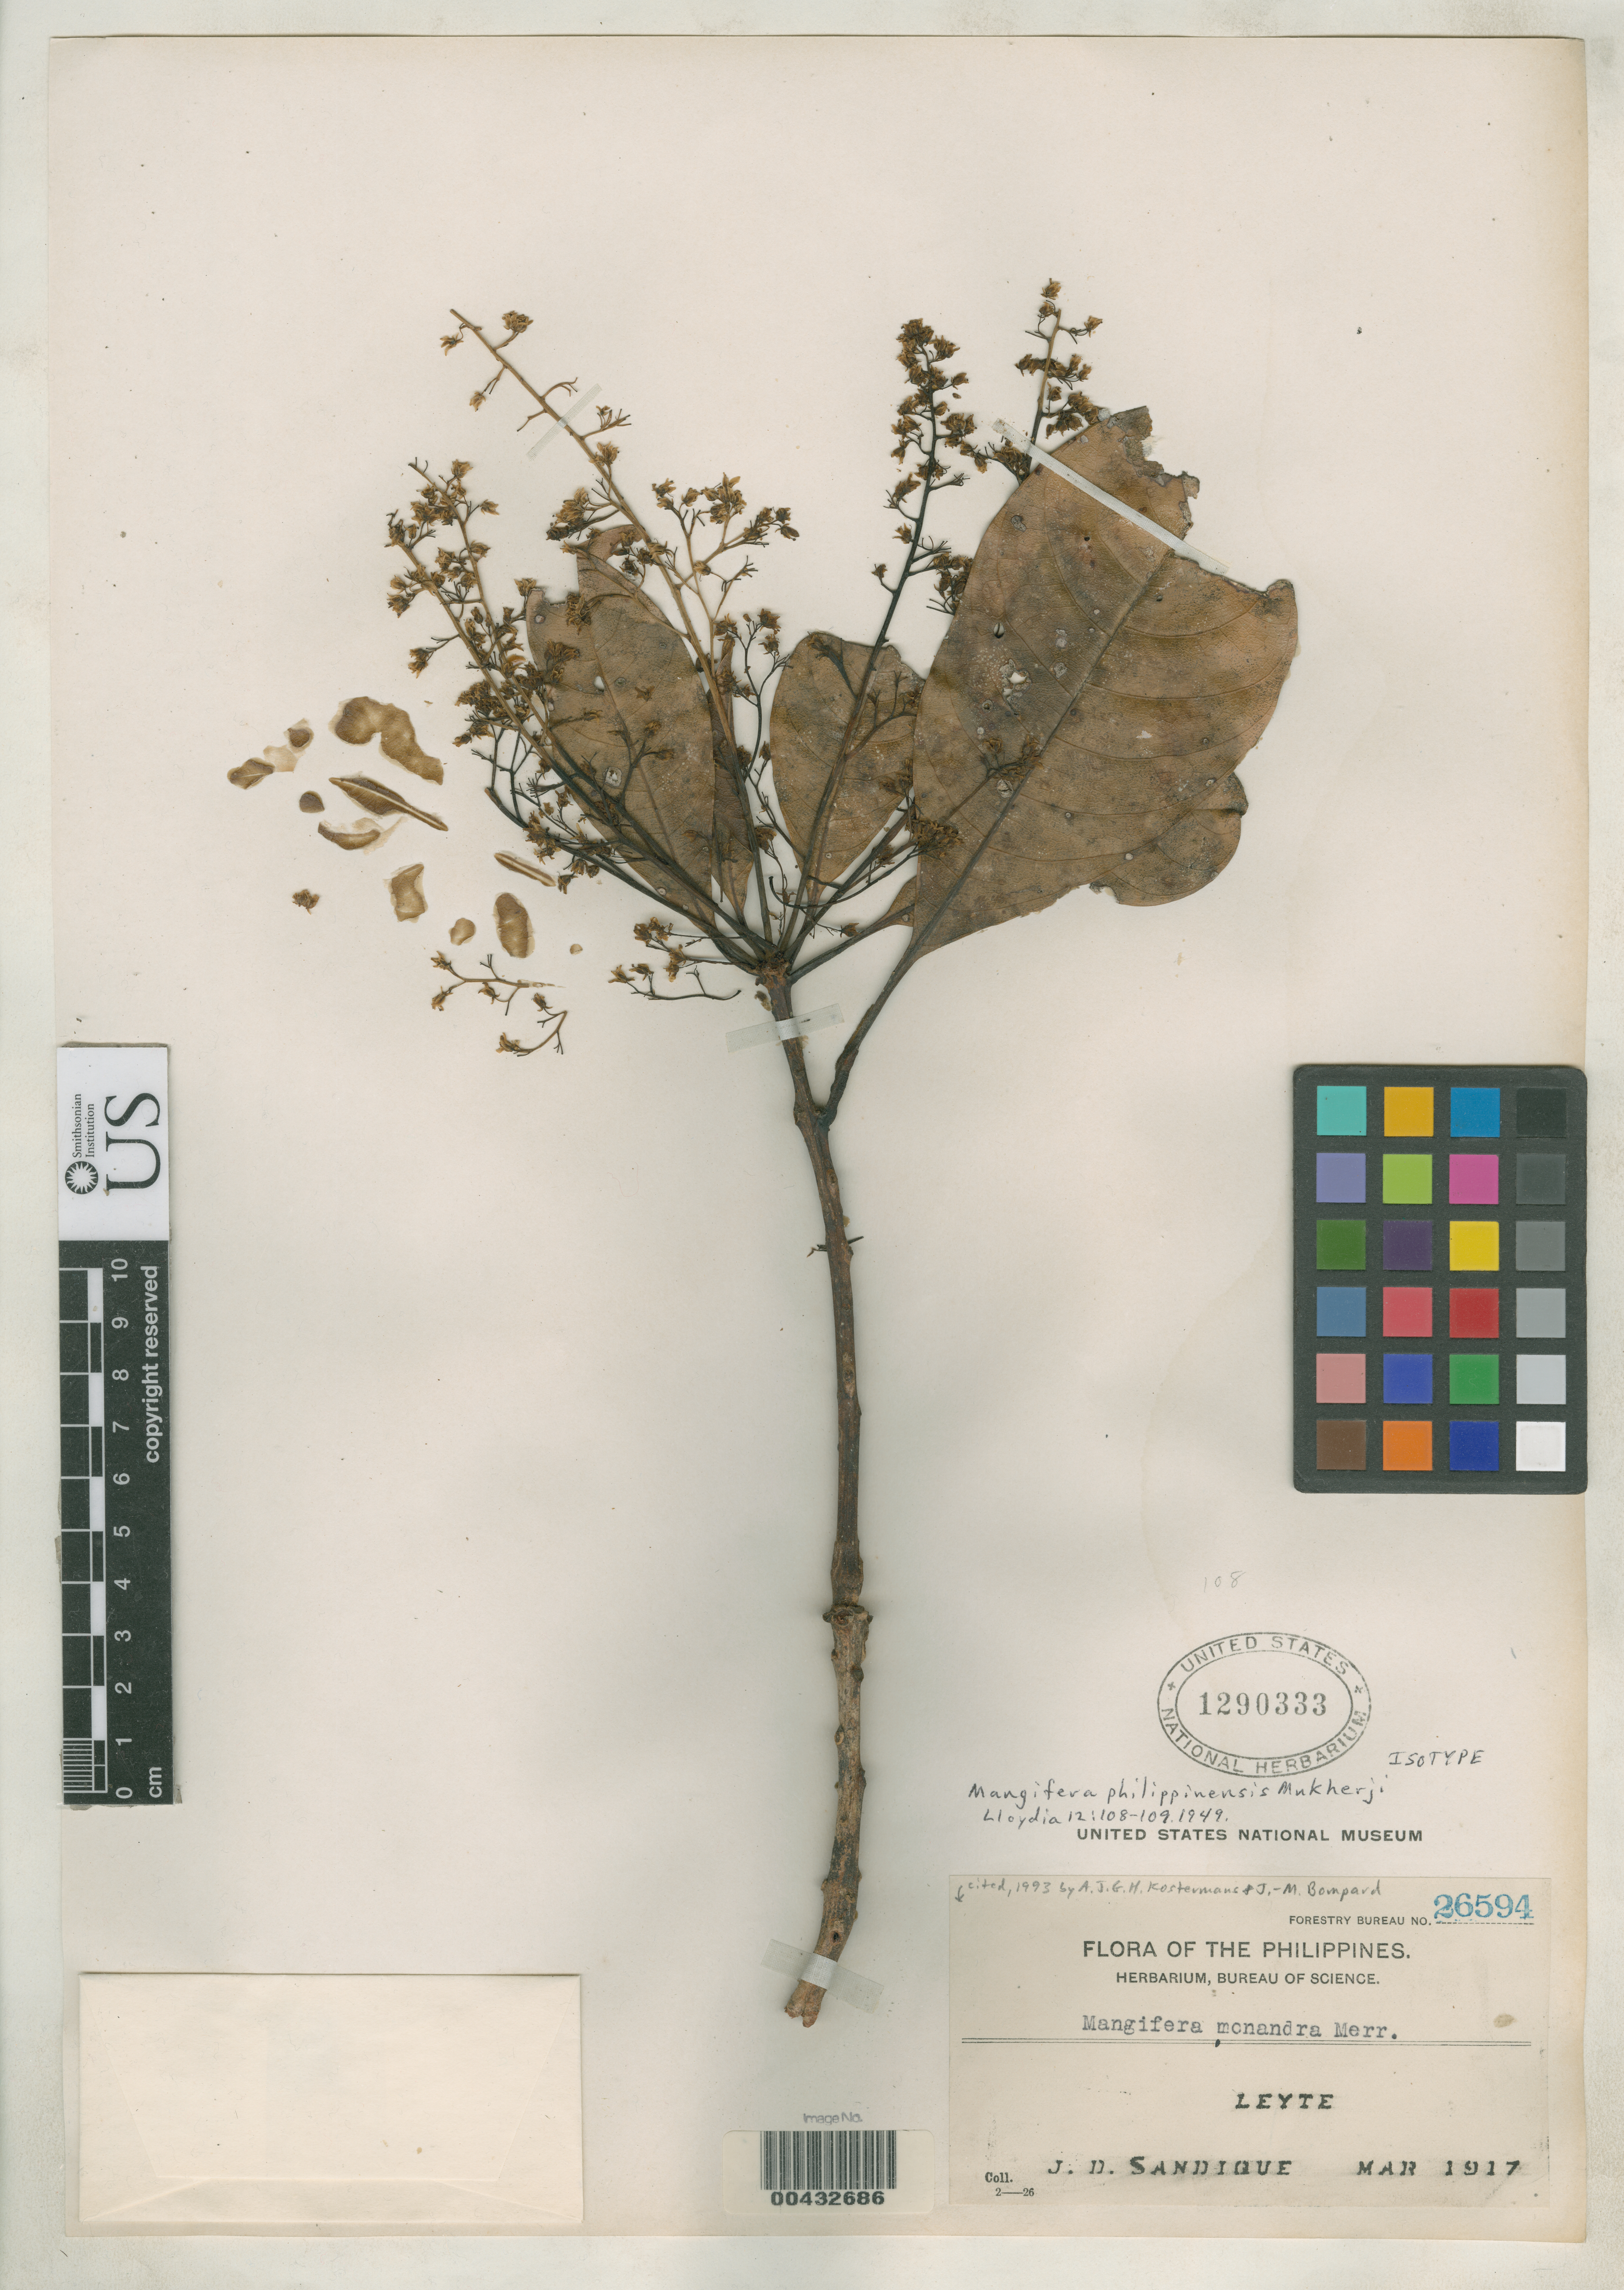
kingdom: Plantae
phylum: Tracheophyta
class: Magnoliopsida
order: Sapindales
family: Anacardiaceae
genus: Mangifera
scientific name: Mangifera philippinensis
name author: Mukherji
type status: Isotype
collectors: J. Sandique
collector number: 26594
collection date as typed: Mar 1917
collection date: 1917-03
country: Philippines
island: Leyte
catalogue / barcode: US 1290333